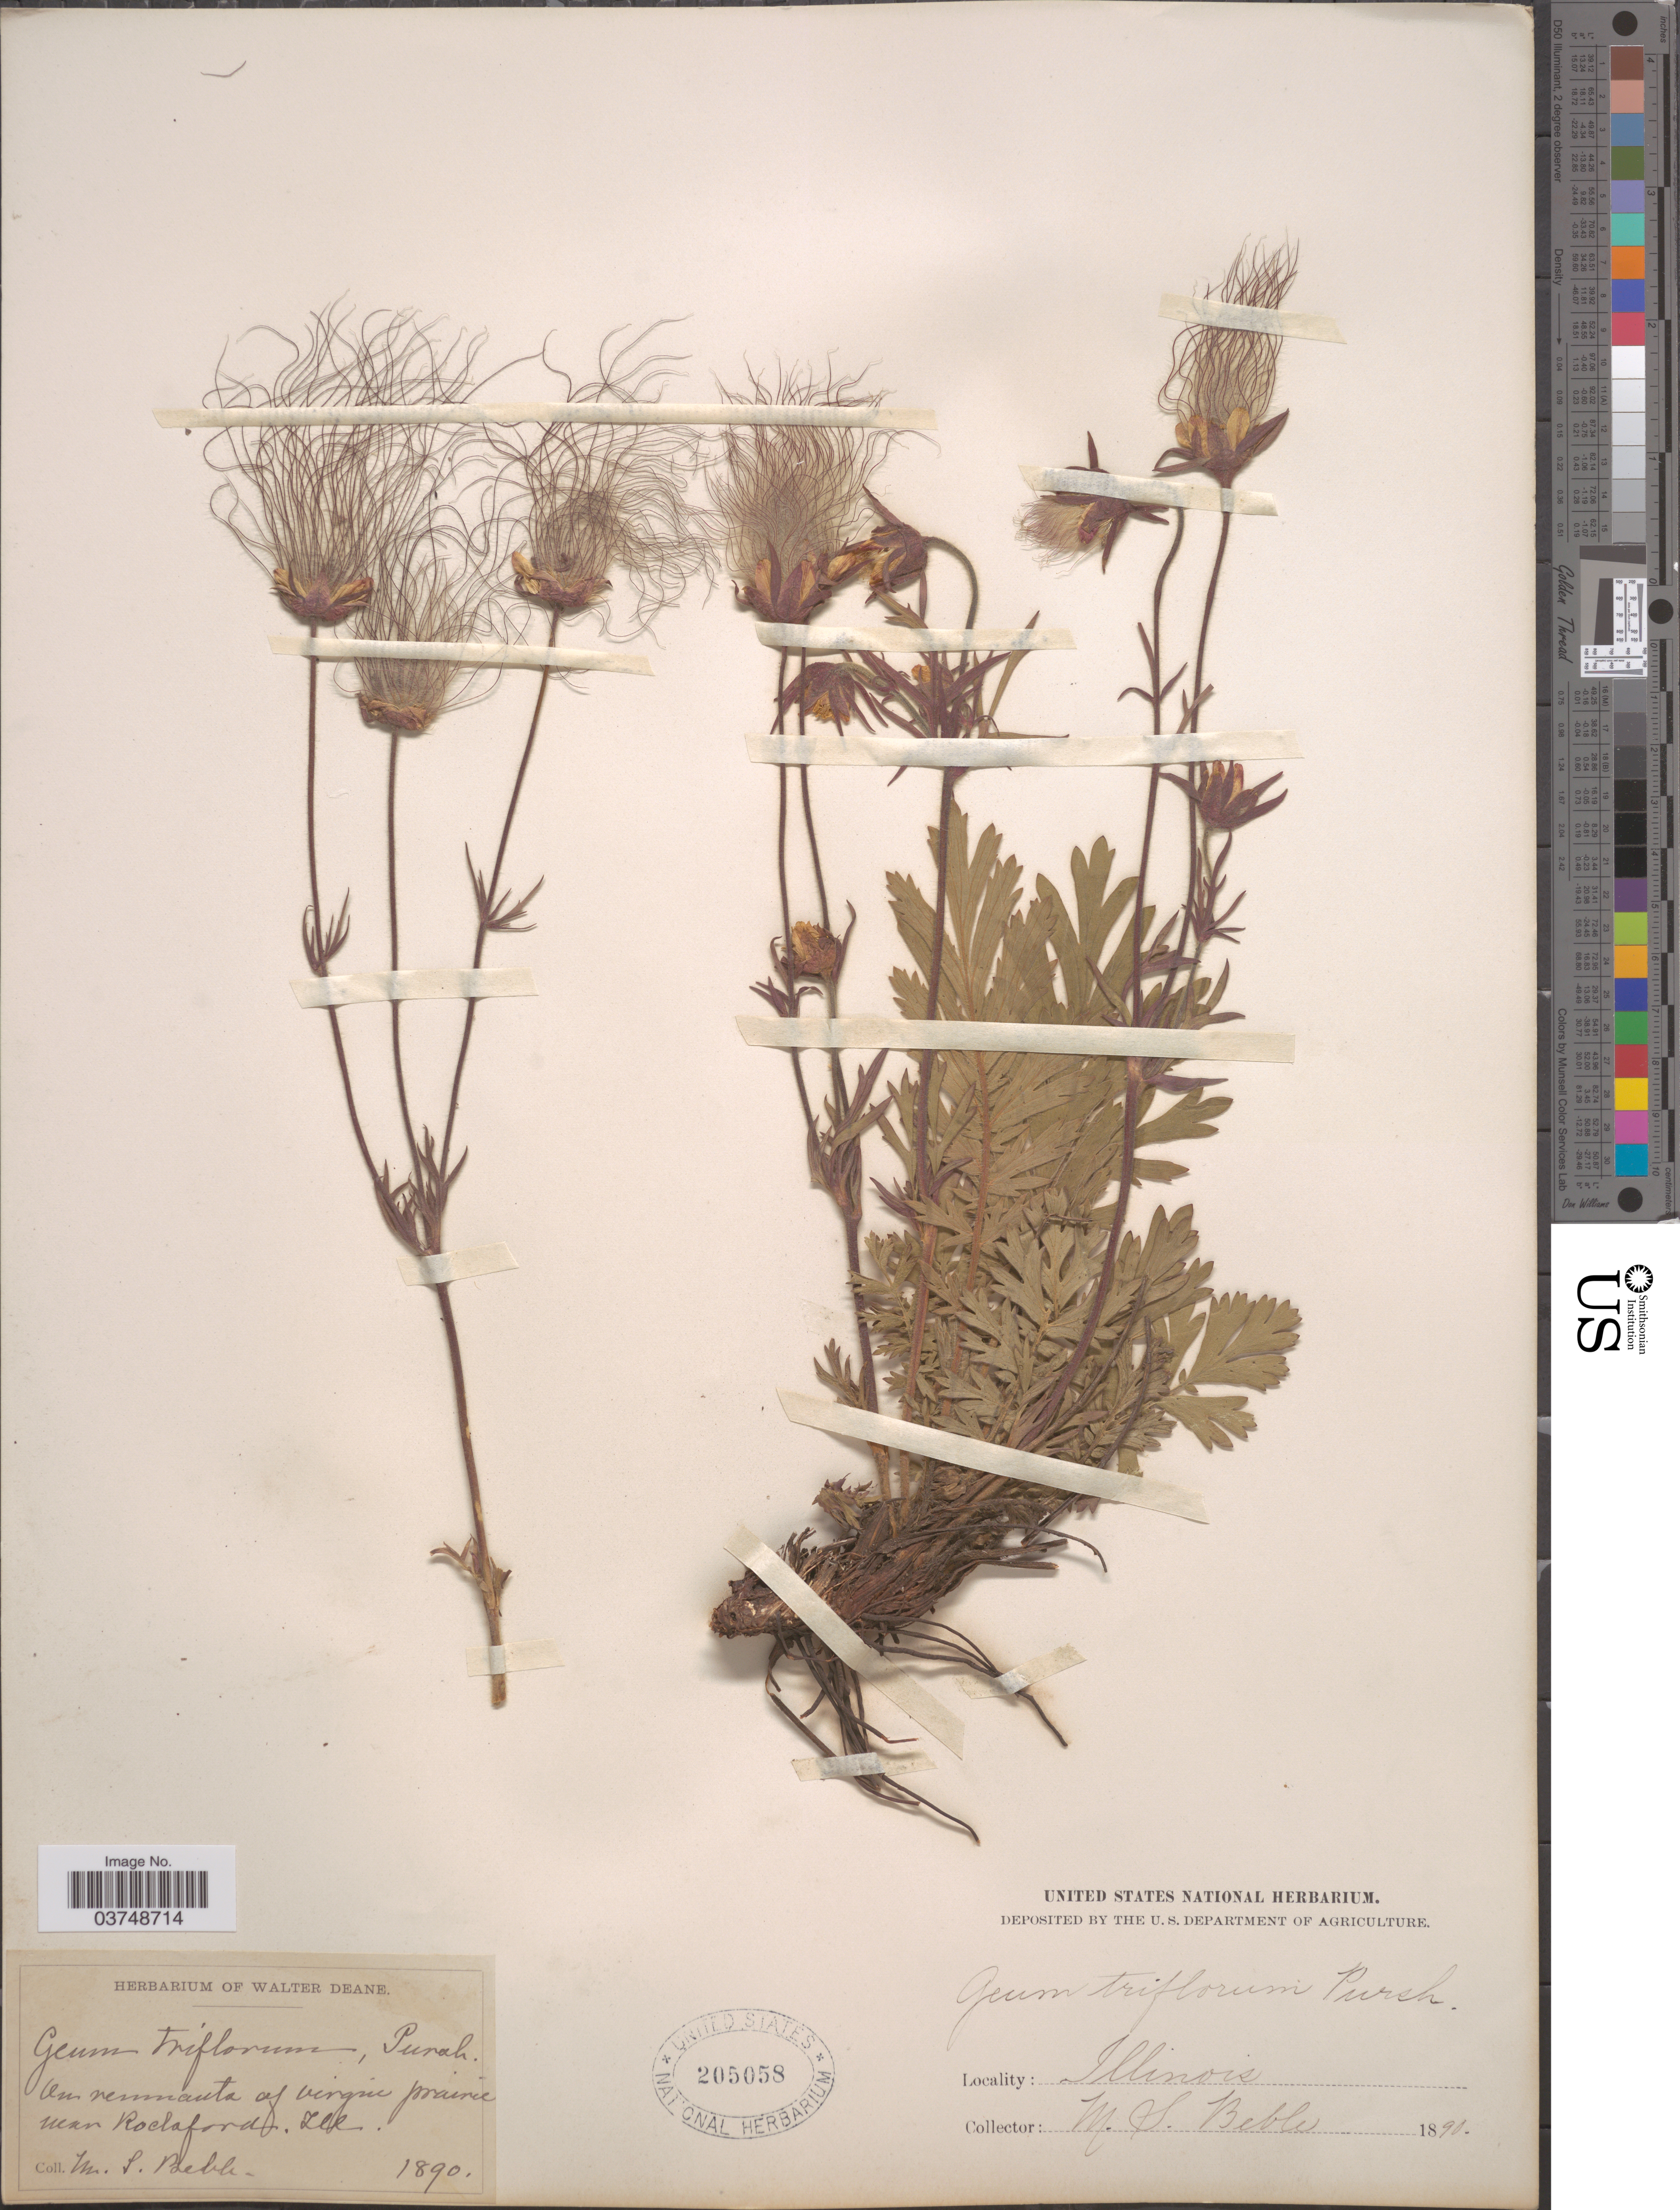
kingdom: Plantae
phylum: Tracheophyta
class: Magnoliopsida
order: Rosales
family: Rosaceae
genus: Geum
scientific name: Geum triflorum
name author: Pursh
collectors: M. Bebb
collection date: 1890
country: United States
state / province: Illinois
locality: Near Roclaford.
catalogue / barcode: US 205058